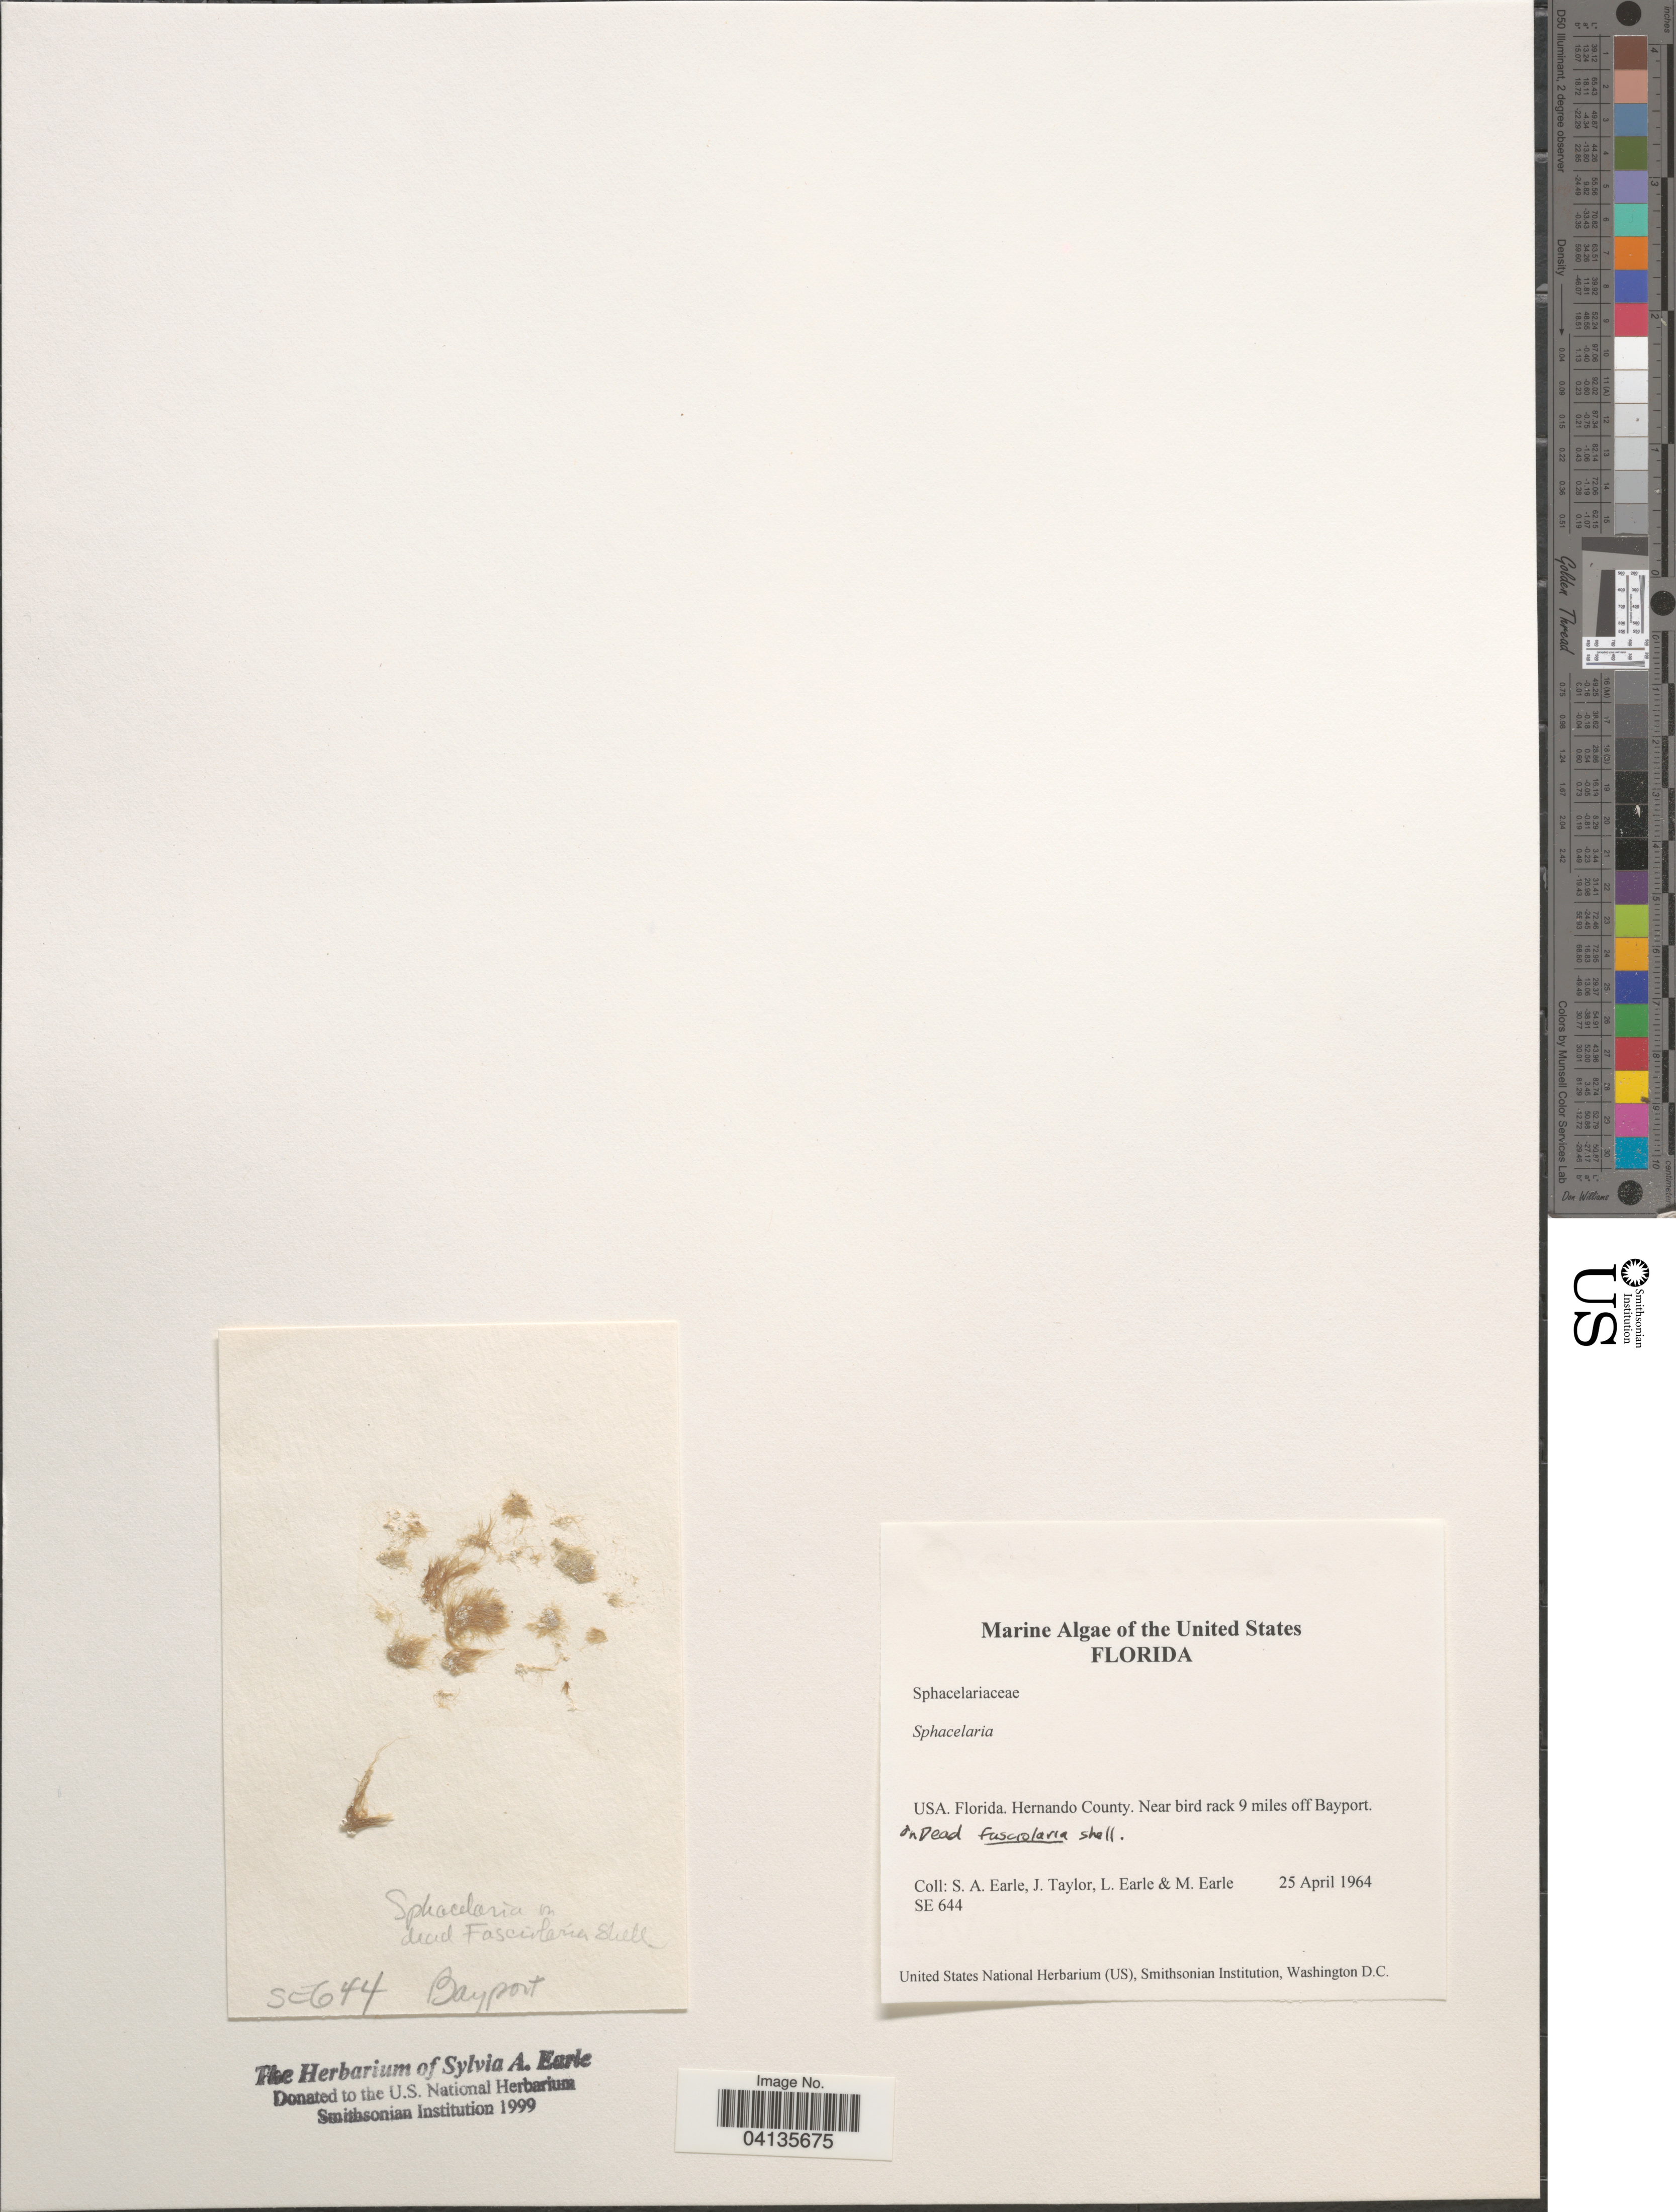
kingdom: Chromista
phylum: Ochrophyta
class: Phaeophyceae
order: Sphacelariales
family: Sphacelariaceae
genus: Sphacelaria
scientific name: Sphacelaria sp.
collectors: S. A. Earle, J. Taylor, L. Earle & M. Earle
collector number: SE644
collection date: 1964-04-25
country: United States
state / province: Florida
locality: Hernando County. Near bird rack 9 miles off Bayport.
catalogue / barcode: US 238501